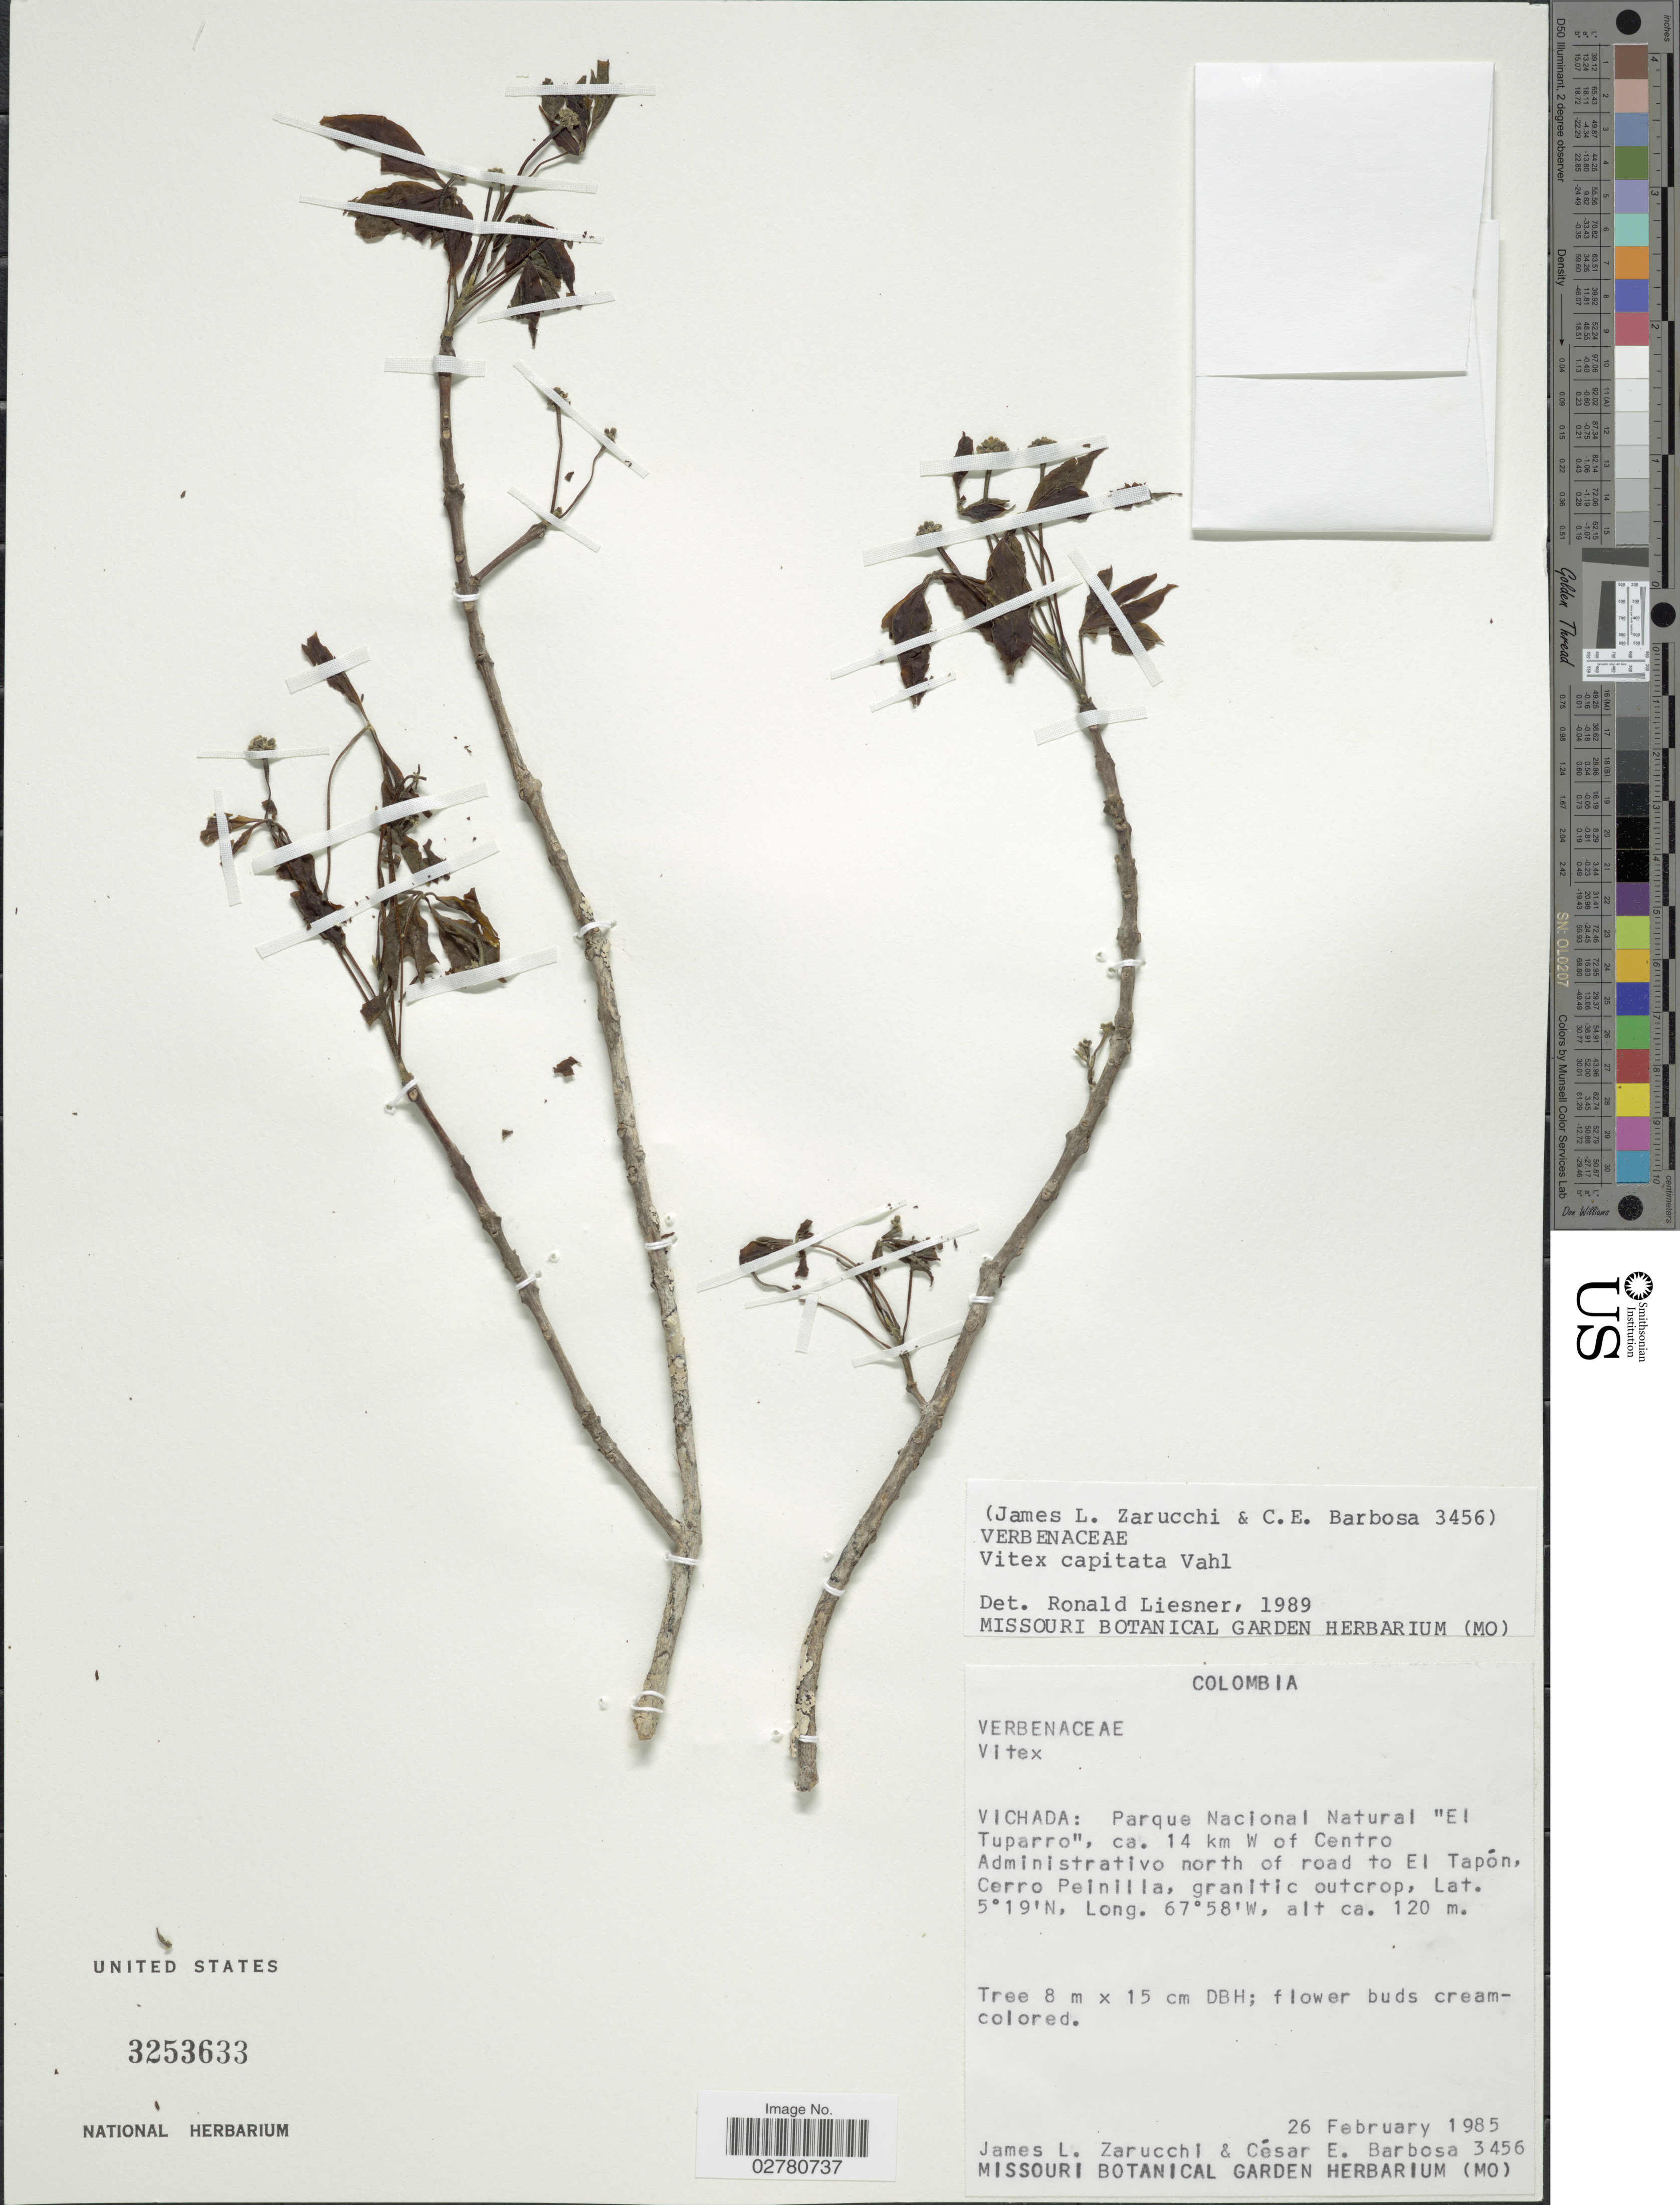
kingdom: Plantae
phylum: Tracheophyta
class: Magnoliopsida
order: Lamiales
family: Lamiaceae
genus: Vitex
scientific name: Vitex capitata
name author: Vahl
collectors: J. L. Zarucchi & C. E. Barbosa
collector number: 3456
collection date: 1985-02-26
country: Colombia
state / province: Vichada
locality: Parque Nacional Natural " El Tuparro", ca. 14 km W of Centro Administrativo north of road to El Tapón, Cerro Peinilla.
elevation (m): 120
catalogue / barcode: US 3253633